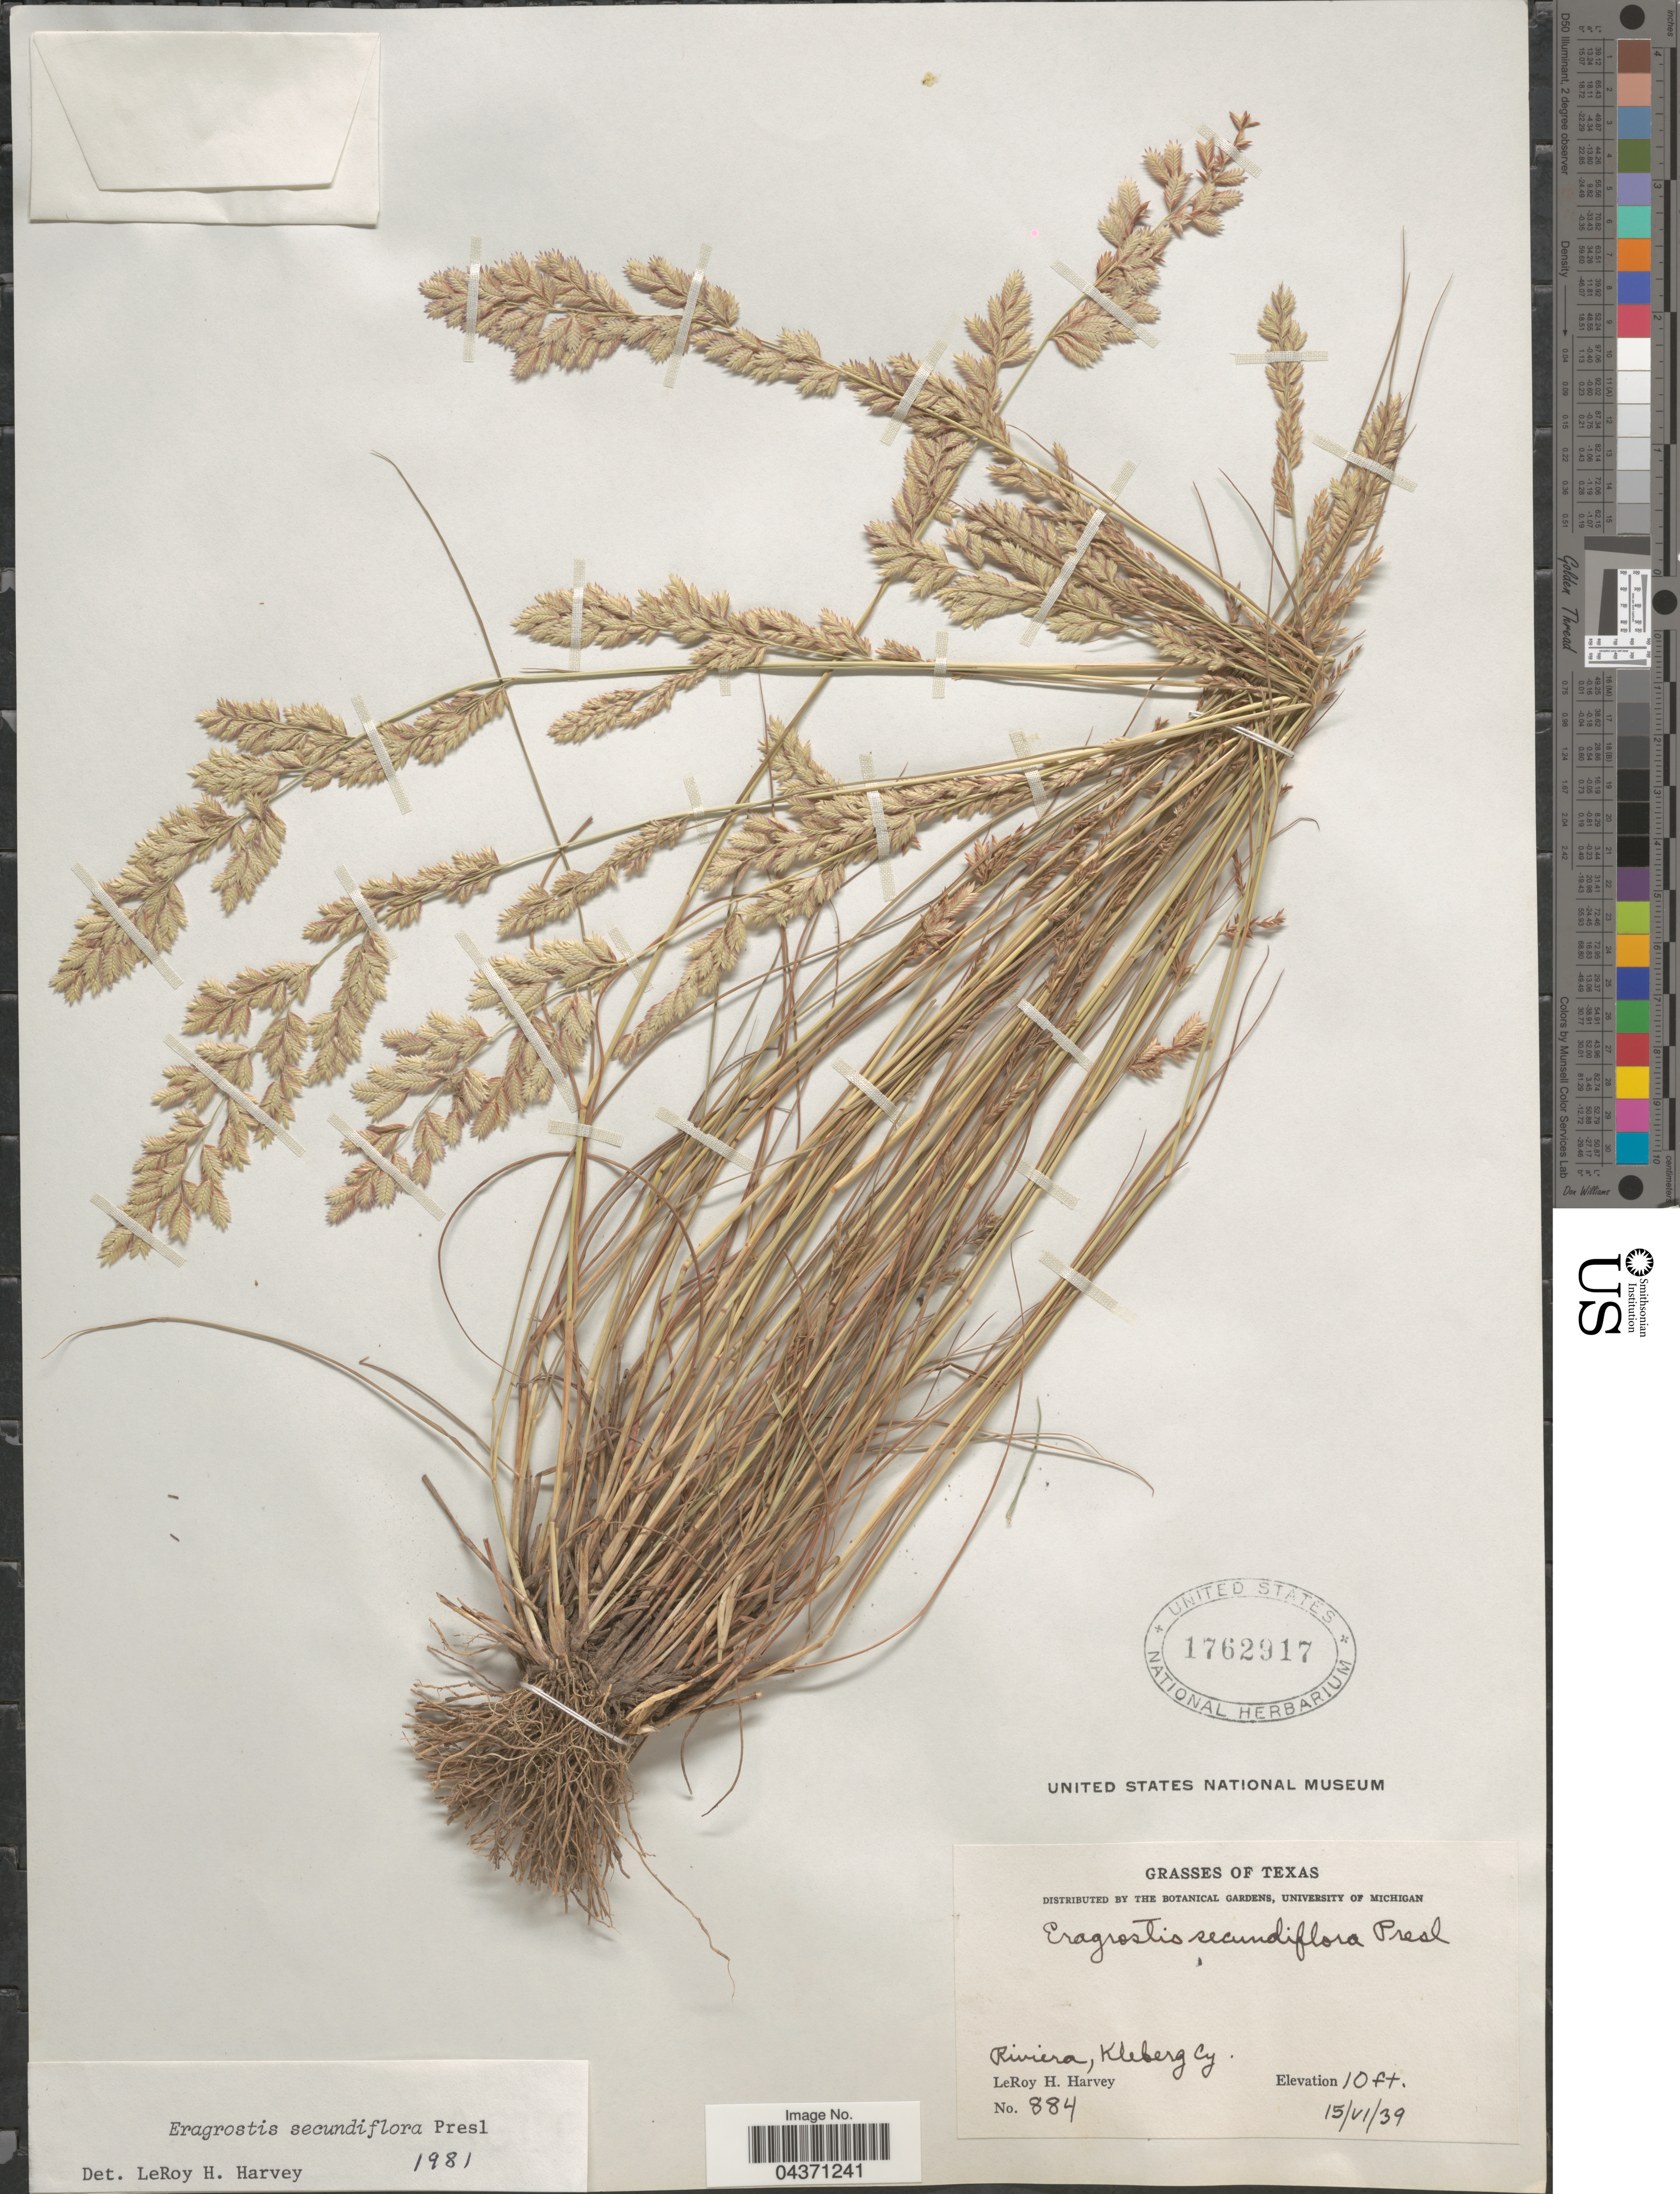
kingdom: Plantae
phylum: Tracheophyta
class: Liliopsida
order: Poales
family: Poaceae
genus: Eragrostis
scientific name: Eragrostis secundiflora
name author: J. Presl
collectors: L. H. Harvey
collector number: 884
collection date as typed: Transcribed d/m/y: 15/6/39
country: United States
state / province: Texas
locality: Riviera, Kleberg Cy.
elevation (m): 3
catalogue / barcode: US 1762917